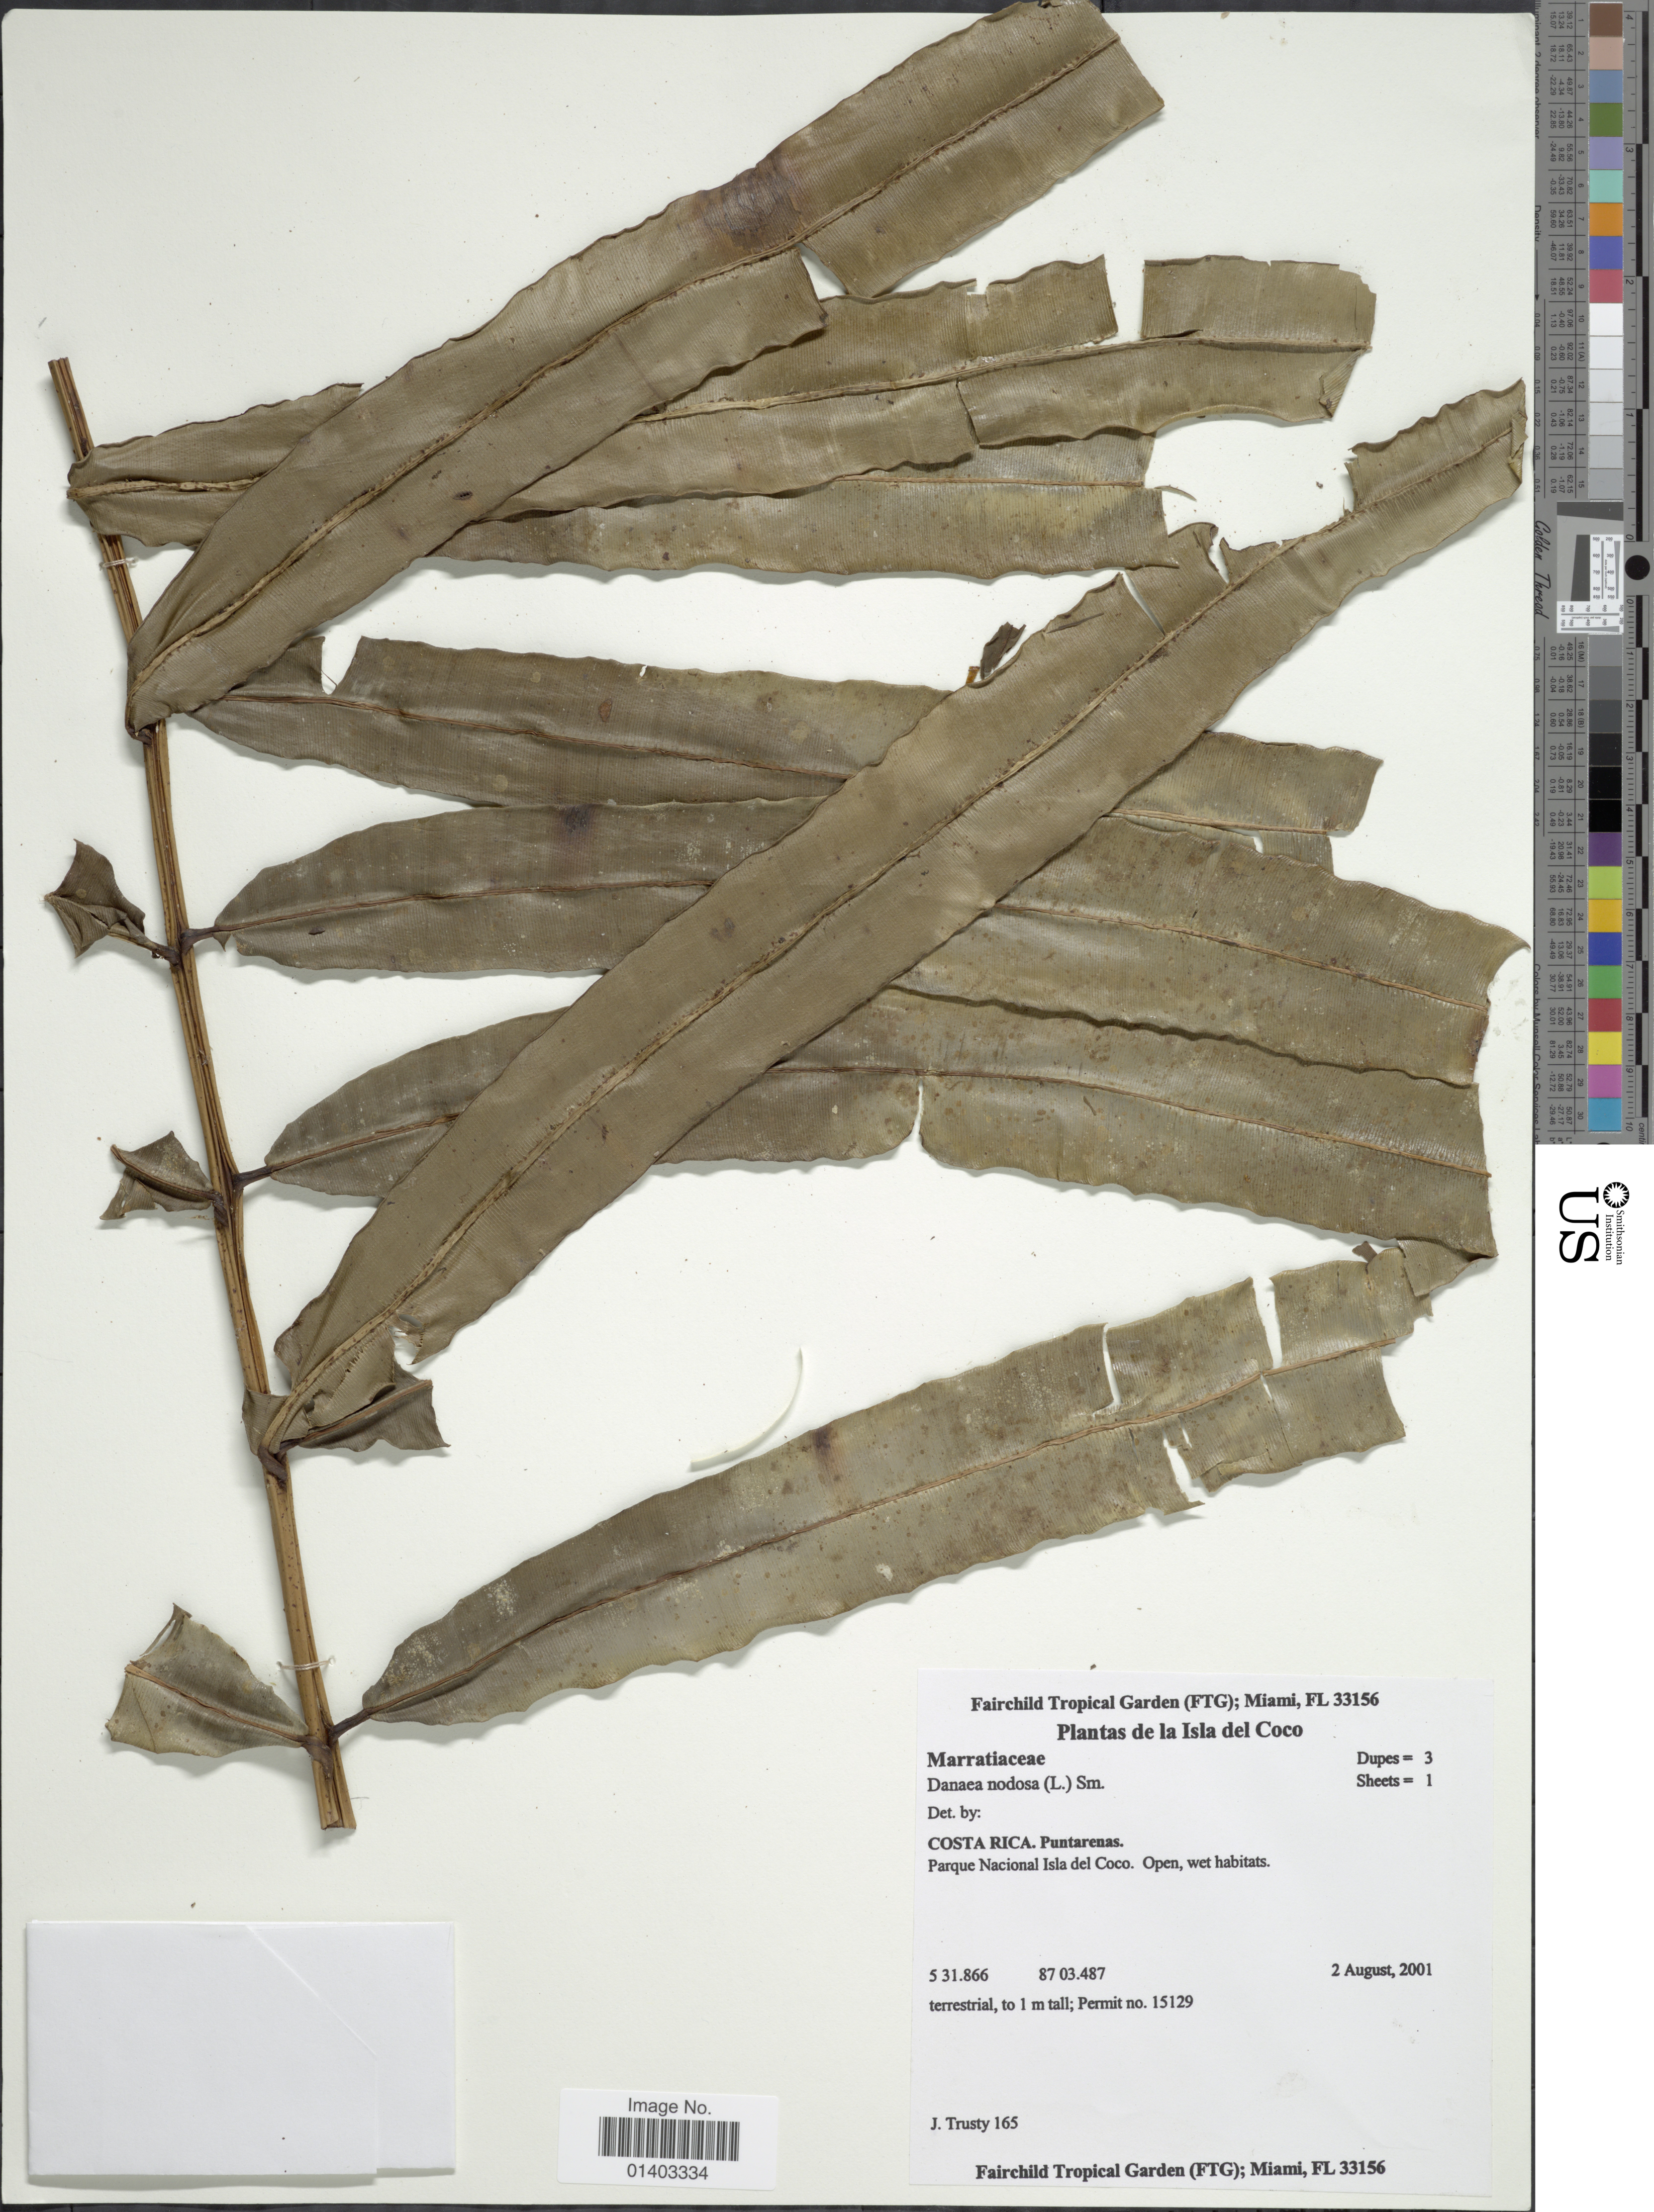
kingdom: Plantae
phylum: Tracheophyta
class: Polypodiopsida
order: Marattiales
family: Marattiaceae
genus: Danaea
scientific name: Danaea nodosa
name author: (L.) Sm.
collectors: J. Trusty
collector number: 165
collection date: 2001-08-02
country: Costa Rica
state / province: Puntarenas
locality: Isla del Coco, parque Nacional Isla del Coco